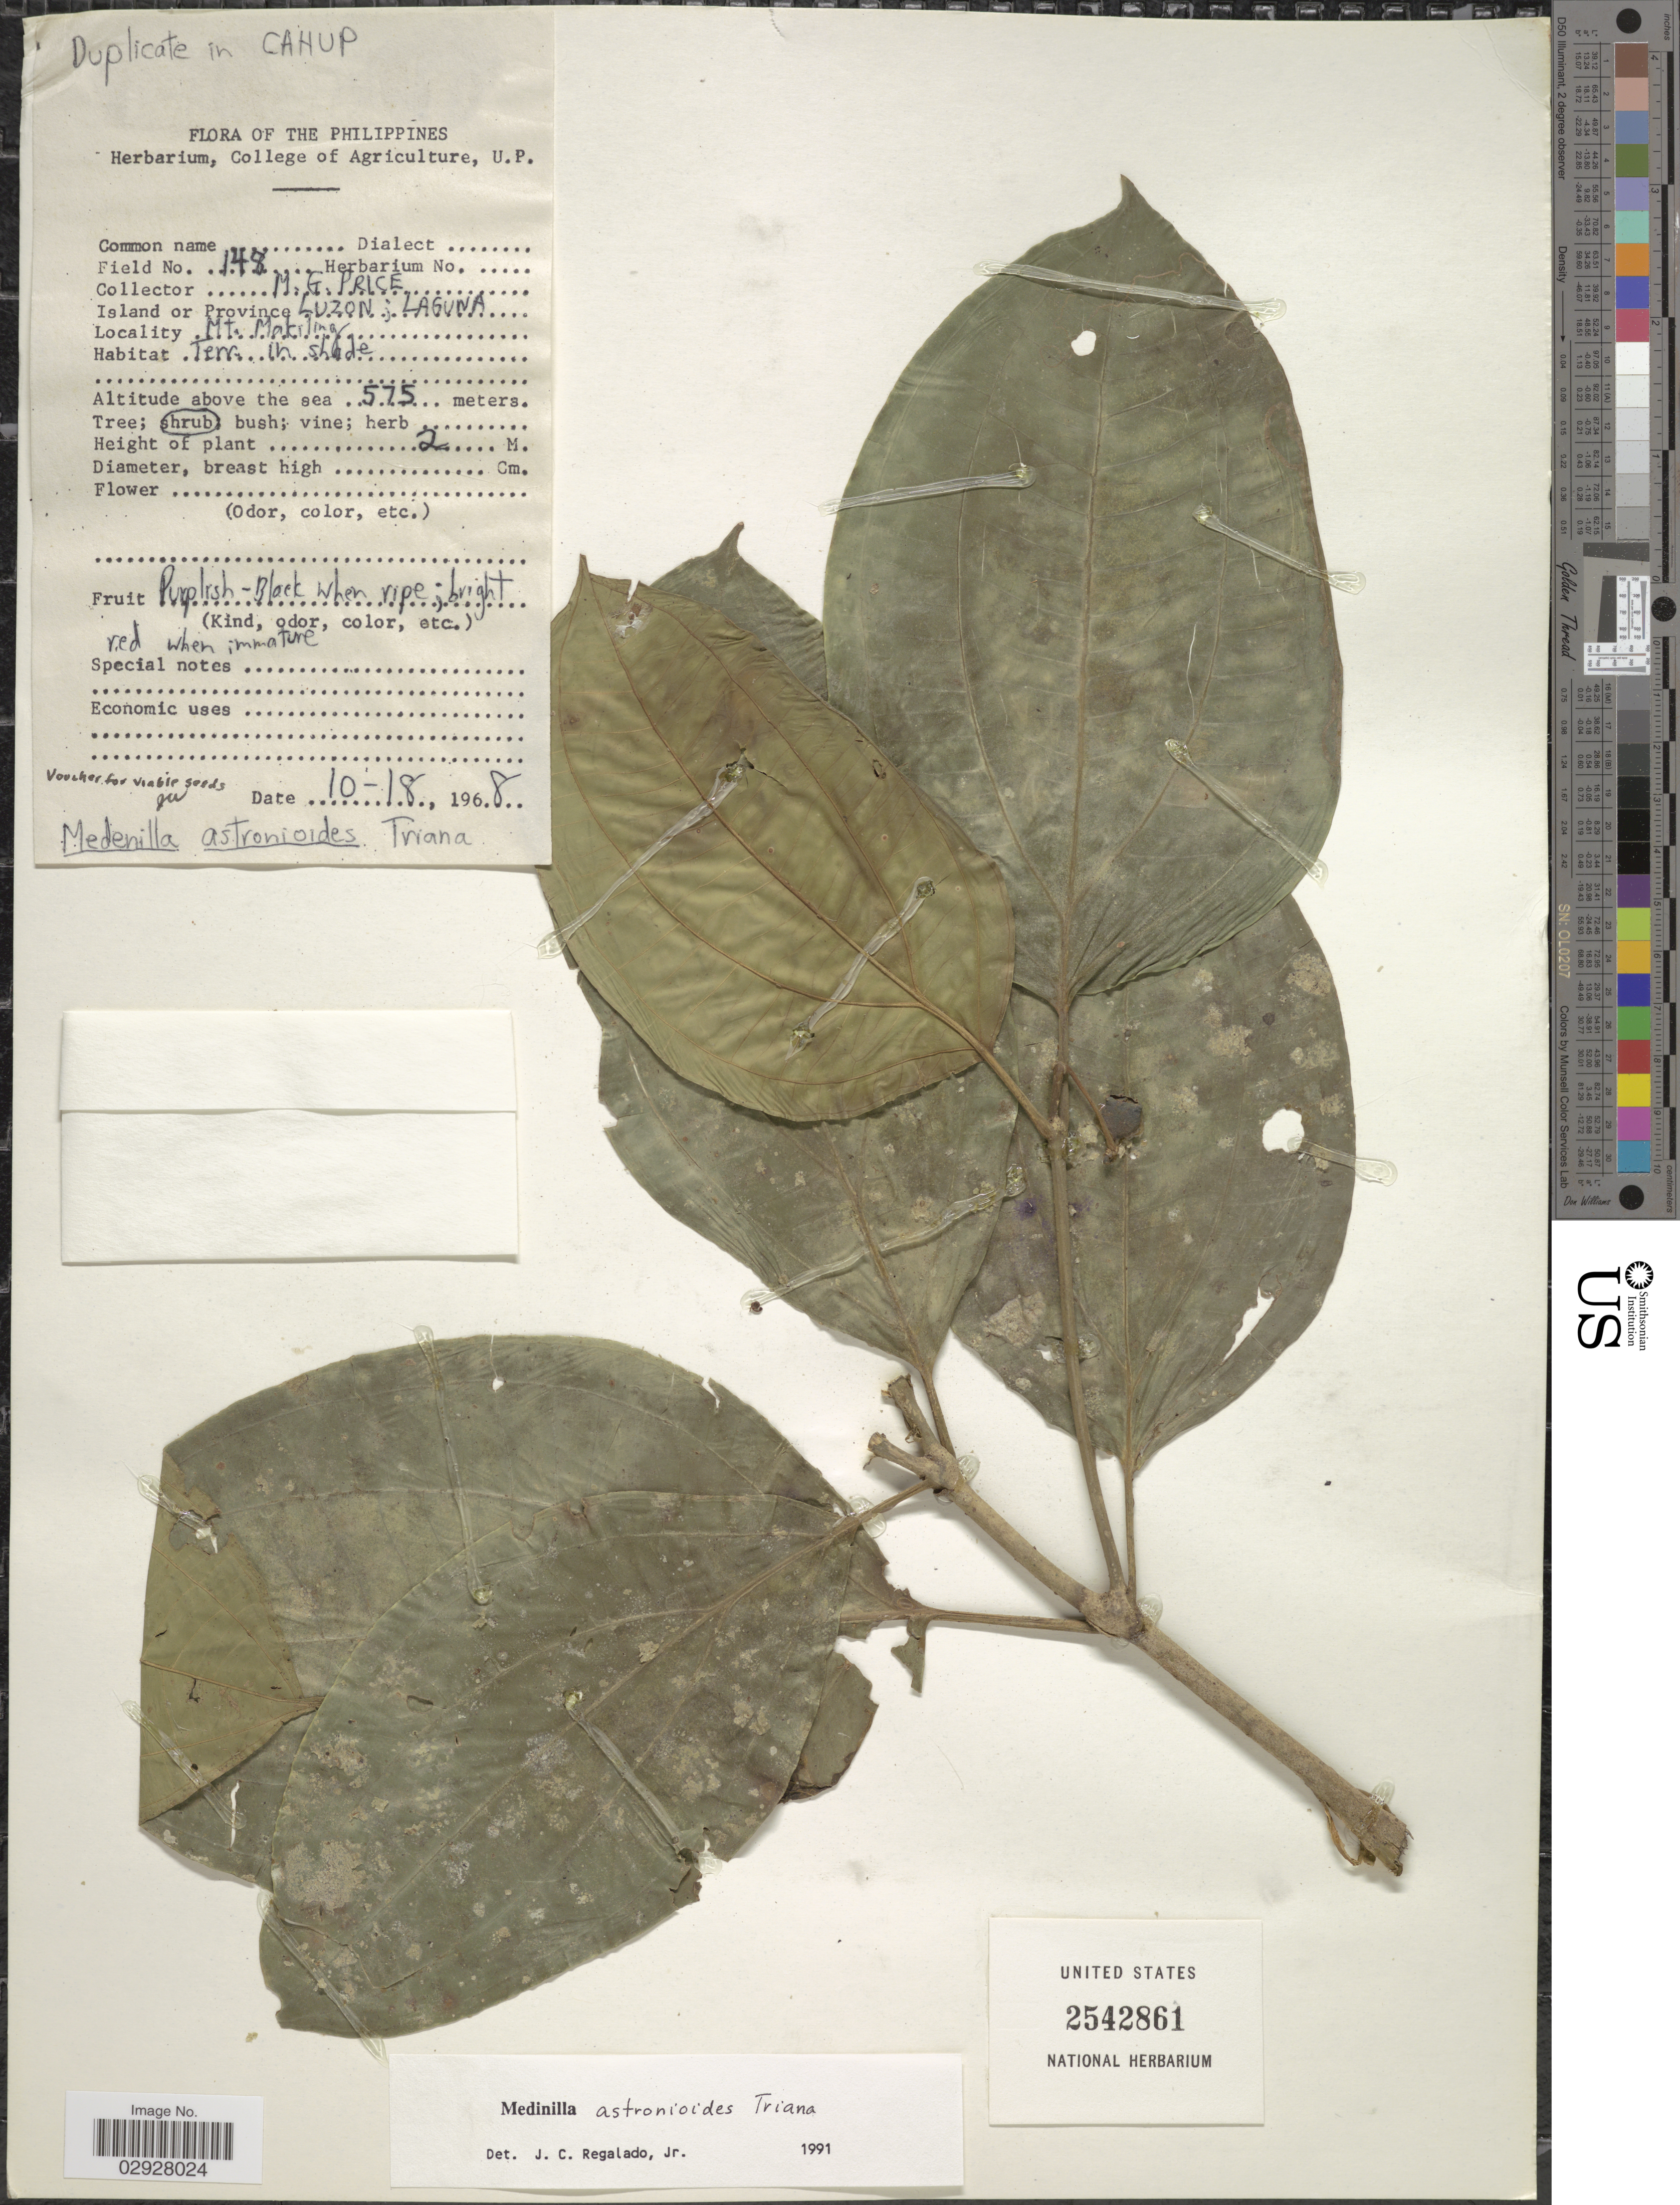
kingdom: Plantae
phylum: Tracheophyta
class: Magnoliopsida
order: Myrtales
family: Melastomataceae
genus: Medinilla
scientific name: Medinilla astronioides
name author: Triana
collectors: M. G. Price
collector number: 148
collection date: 1968-10-18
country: Philippines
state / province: Calabarzon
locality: Luzon, Laguna, Mt. Makiling.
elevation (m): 575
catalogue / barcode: US 2542861